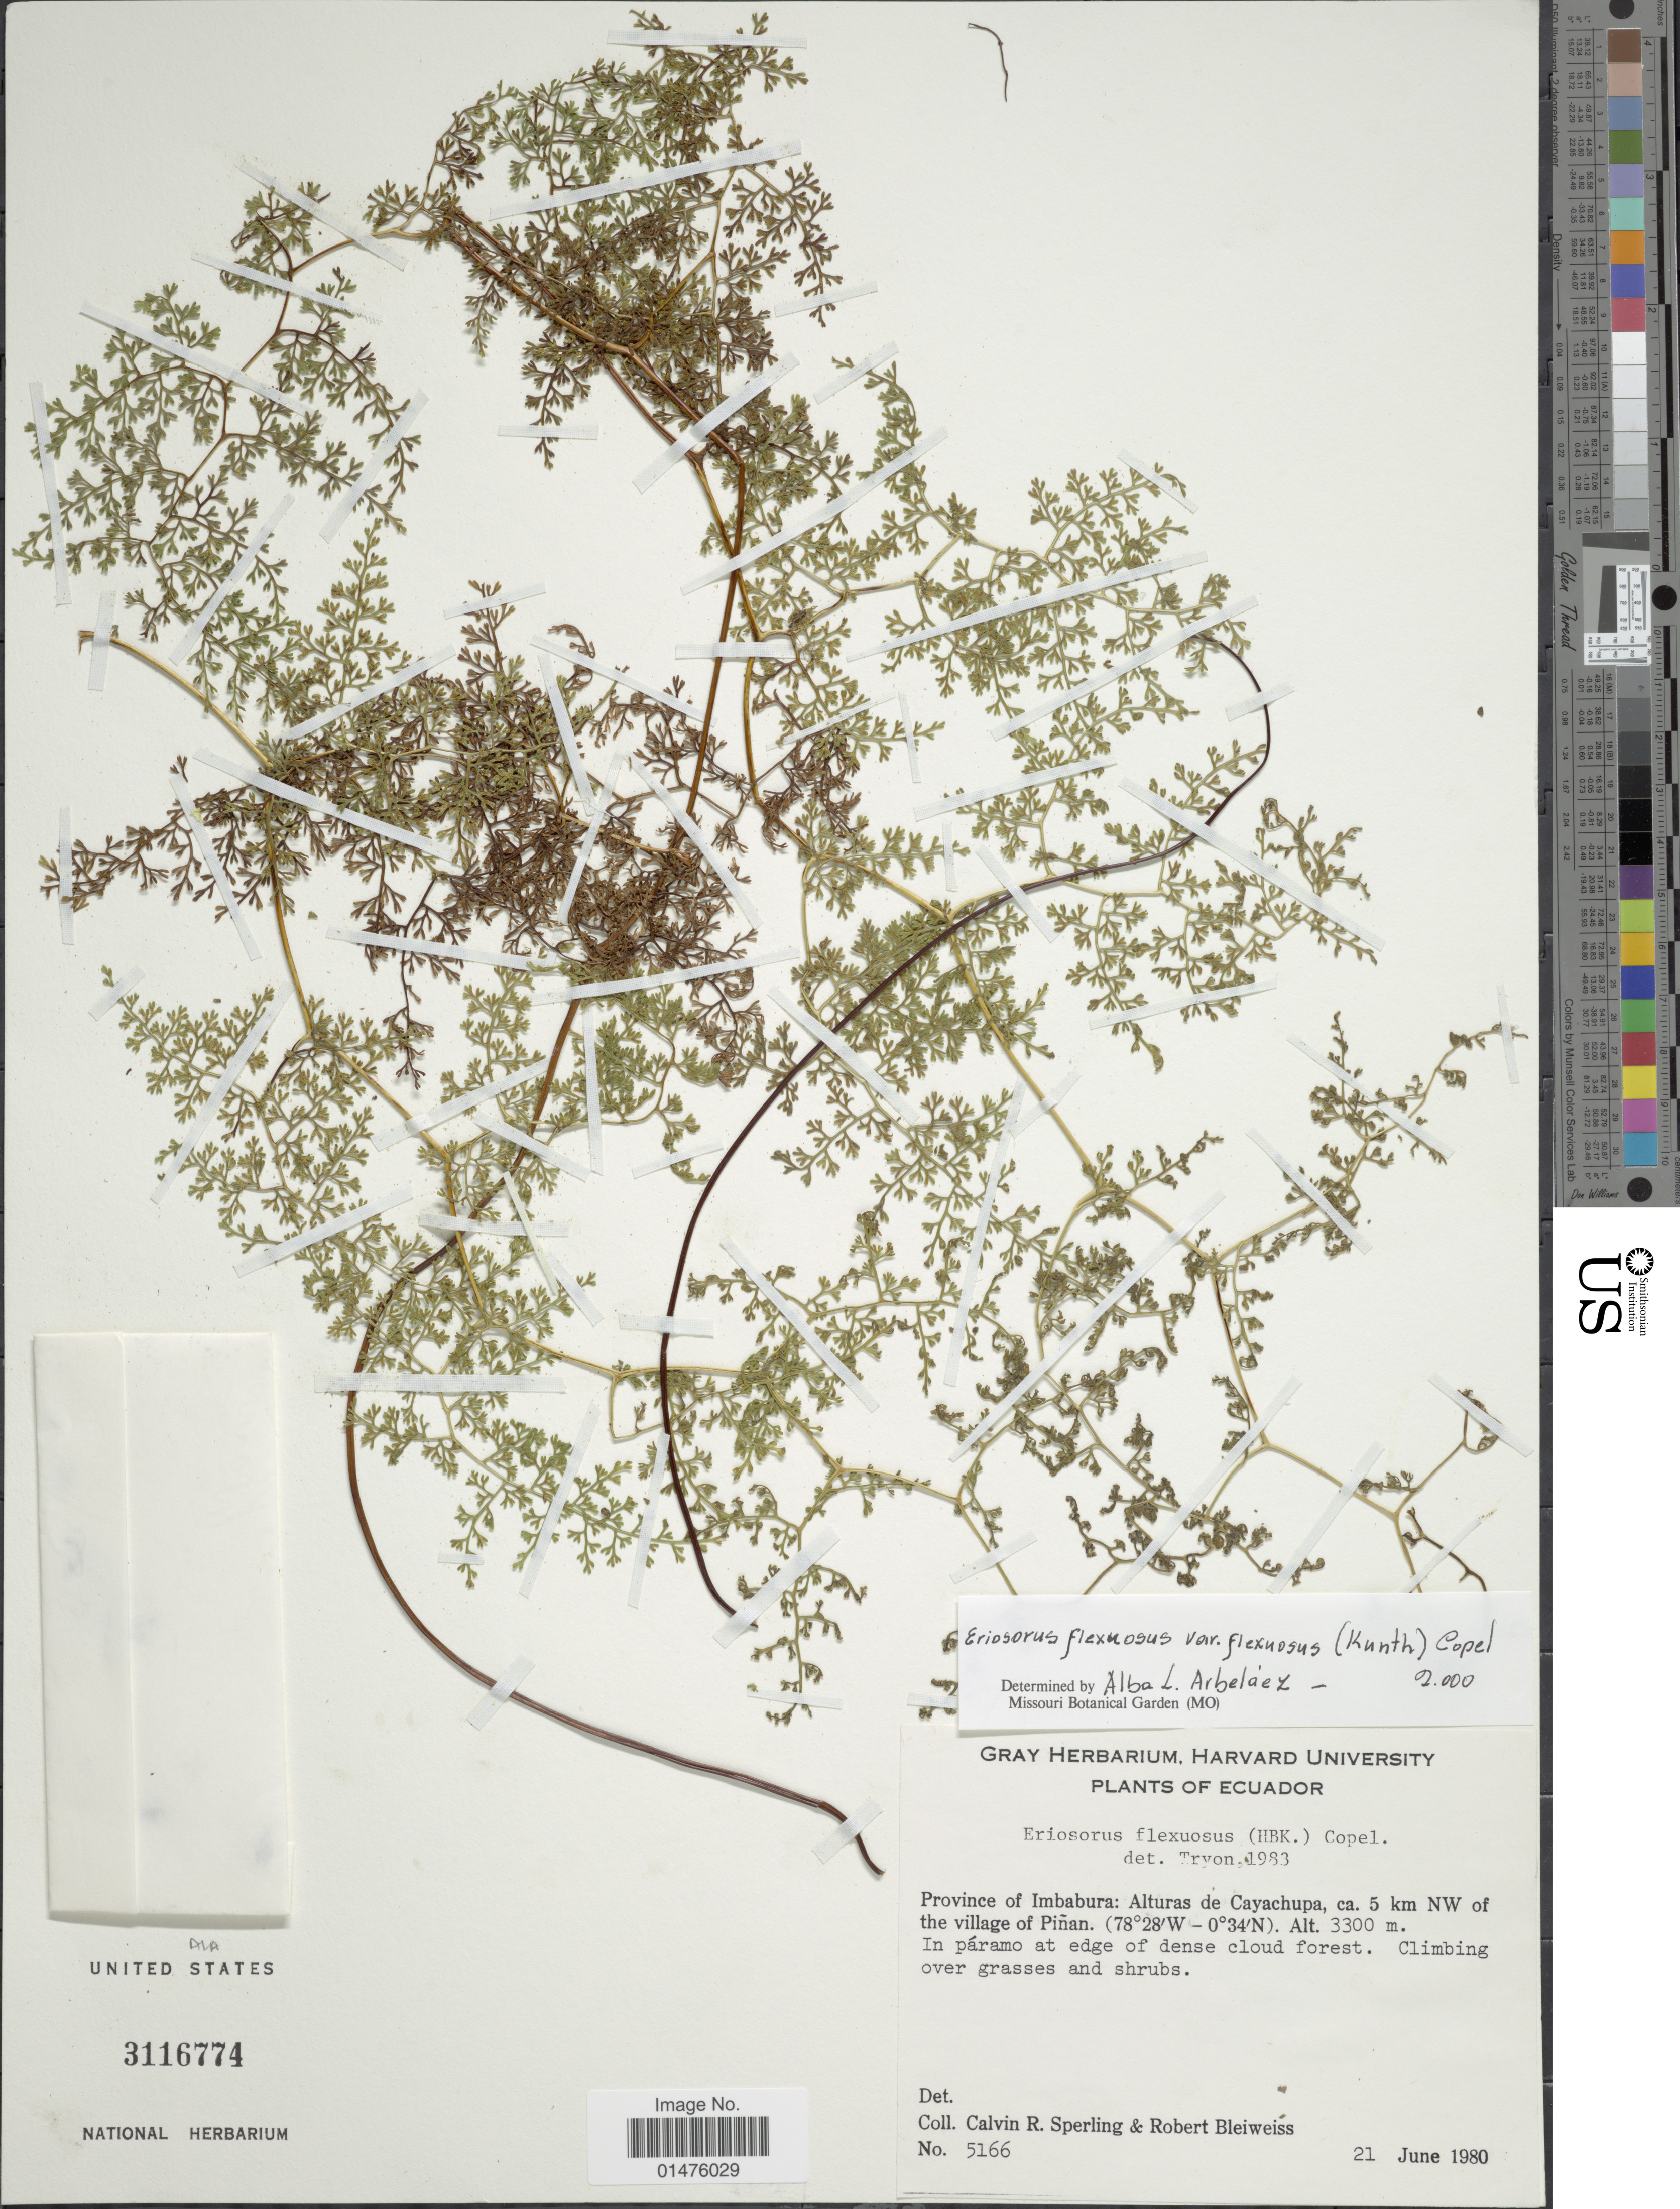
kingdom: Plantae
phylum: Tracheophyta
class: Polypodiopsida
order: Polypodiales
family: Pteridaceae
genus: Jamesonia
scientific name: Jamesonia flexuosa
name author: (Humb. & Bonpl.) Christenh.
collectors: C. R. Sperling & R. Bleiweiss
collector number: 5166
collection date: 1980-06-21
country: Ecuador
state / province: Imbabura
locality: Alturas de Cayachupa, ca. 5 km NW of the village of Piñan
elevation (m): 3300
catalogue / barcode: US 3116774